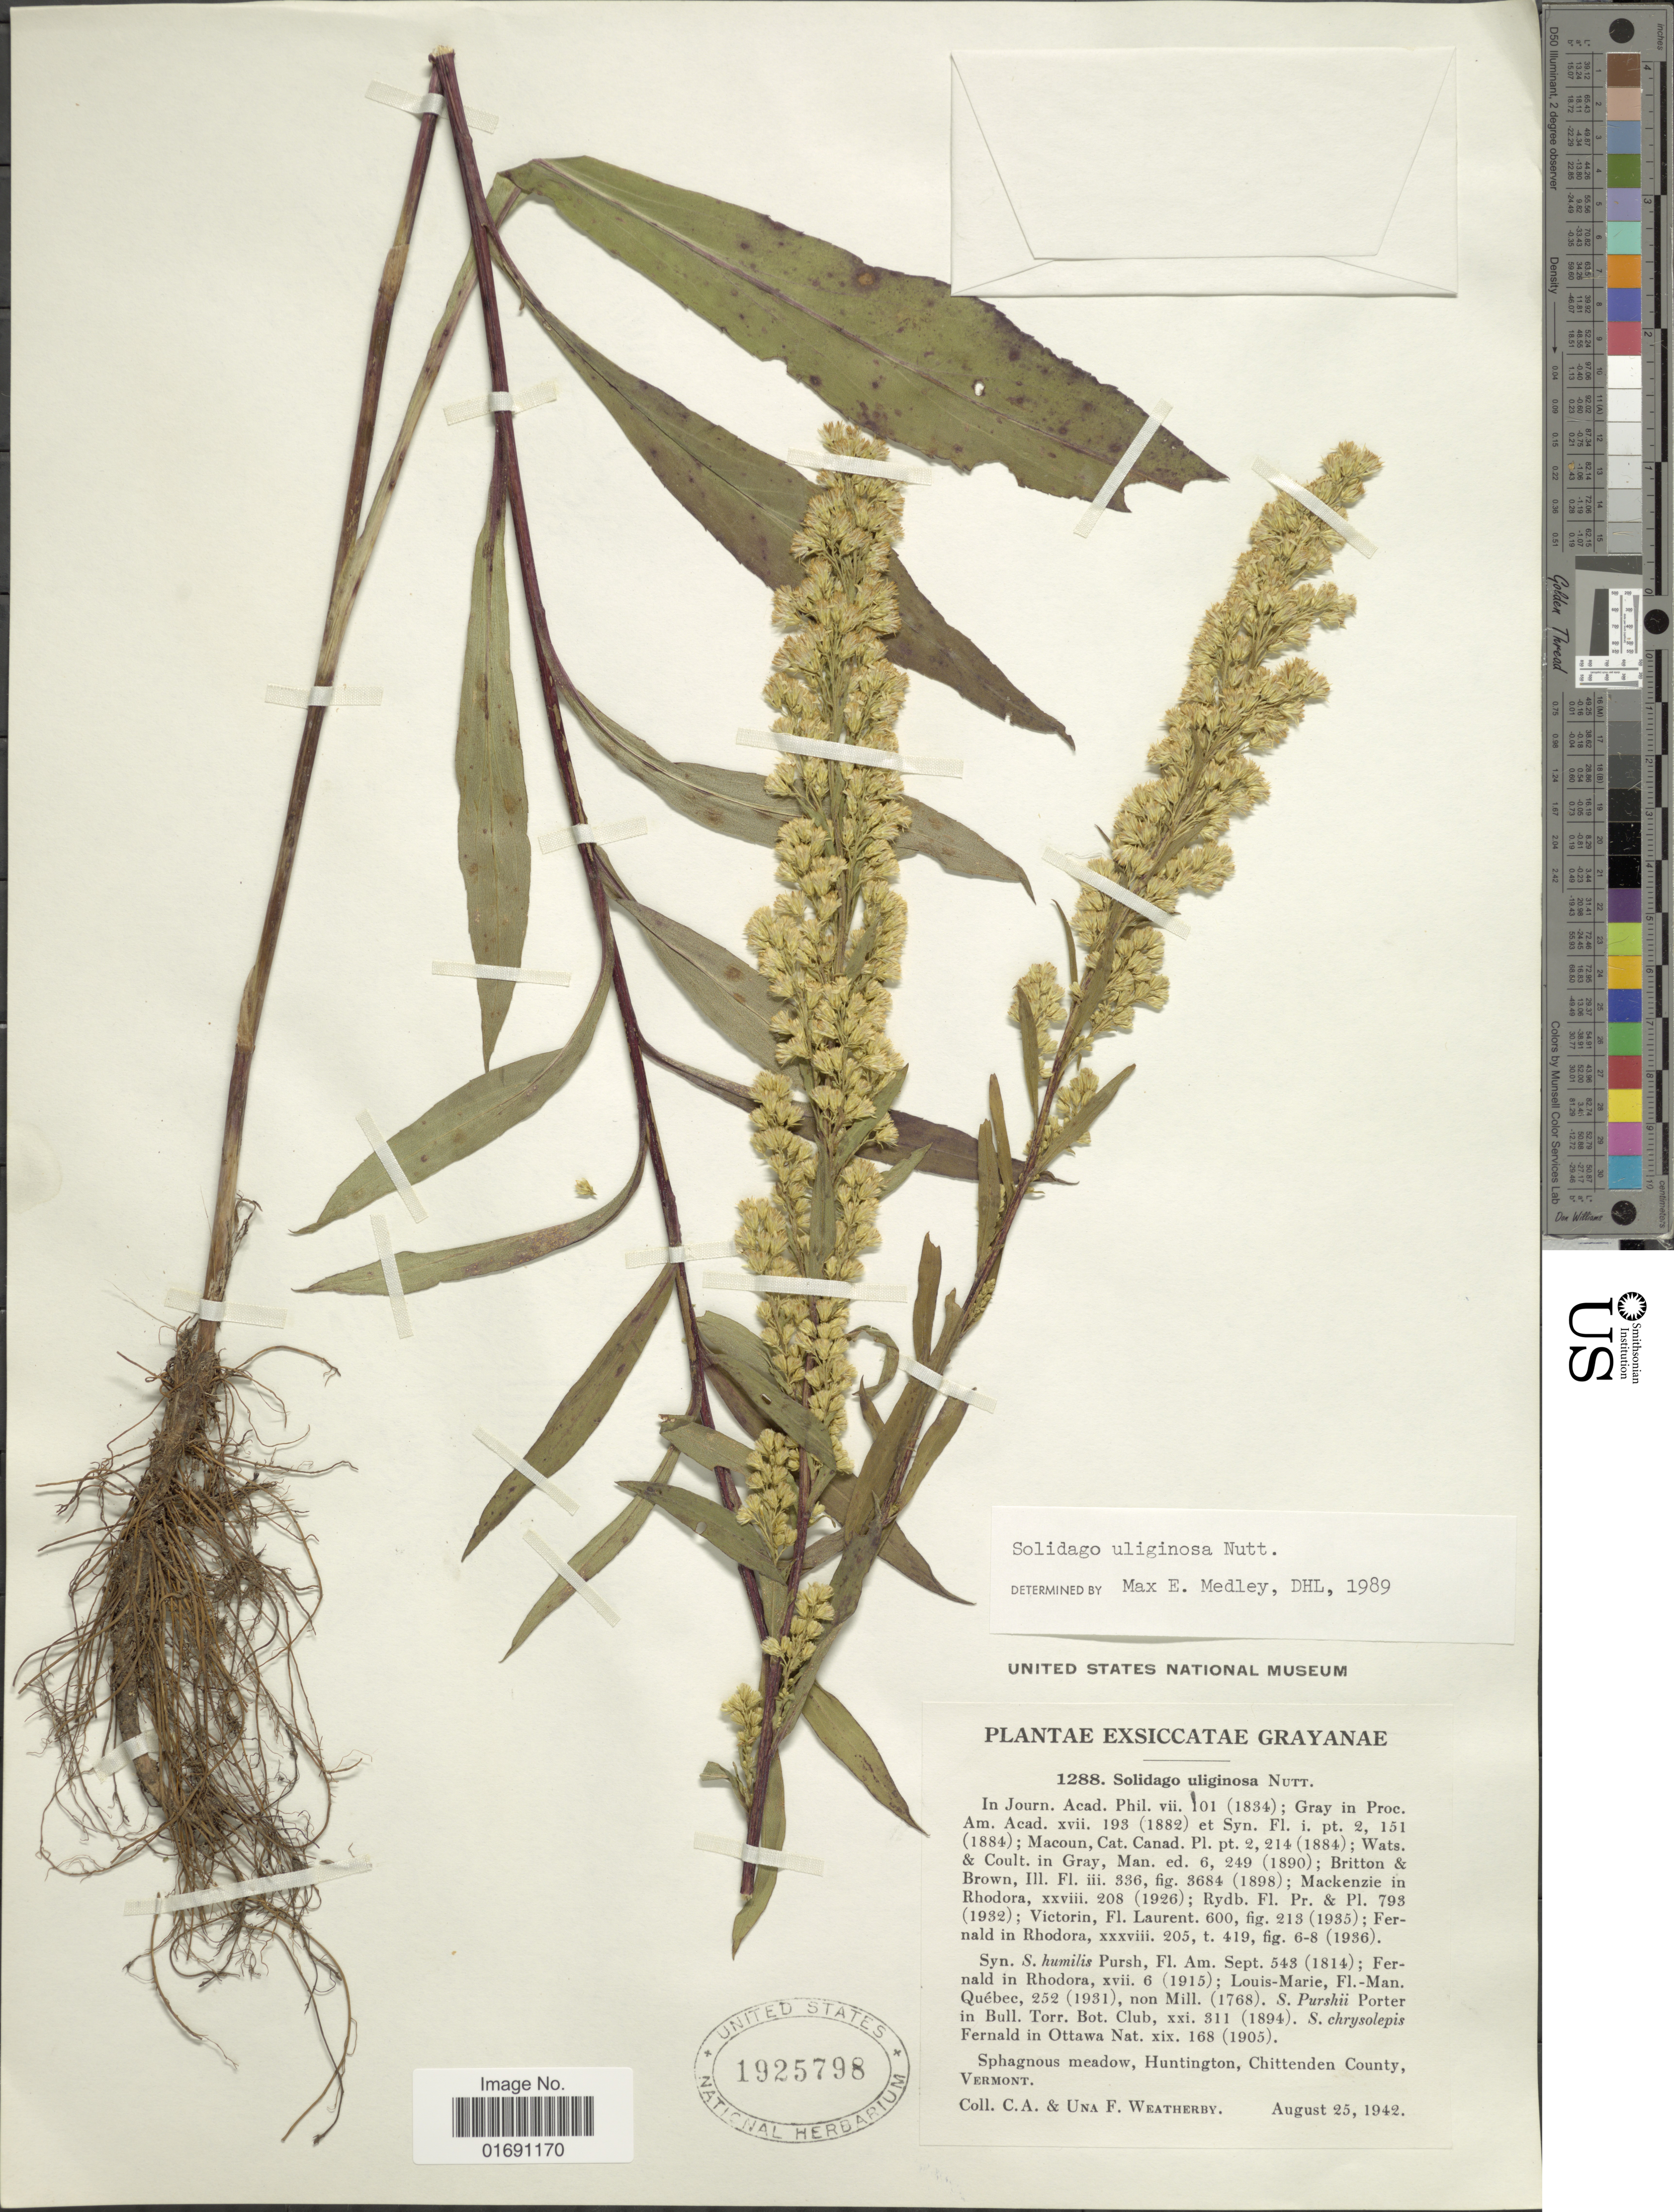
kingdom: Plantae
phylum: Tracheophyta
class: Magnoliopsida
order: Asterales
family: Asteraceae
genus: Solidago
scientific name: Solidago uliginosa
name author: Nutt.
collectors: C. A. Weatherby & U. L. Weatherby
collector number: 1288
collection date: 1942-08-25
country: United States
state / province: Vermont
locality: Sphagnous meadow, Huntington, Chittenden County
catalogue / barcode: US 1925798